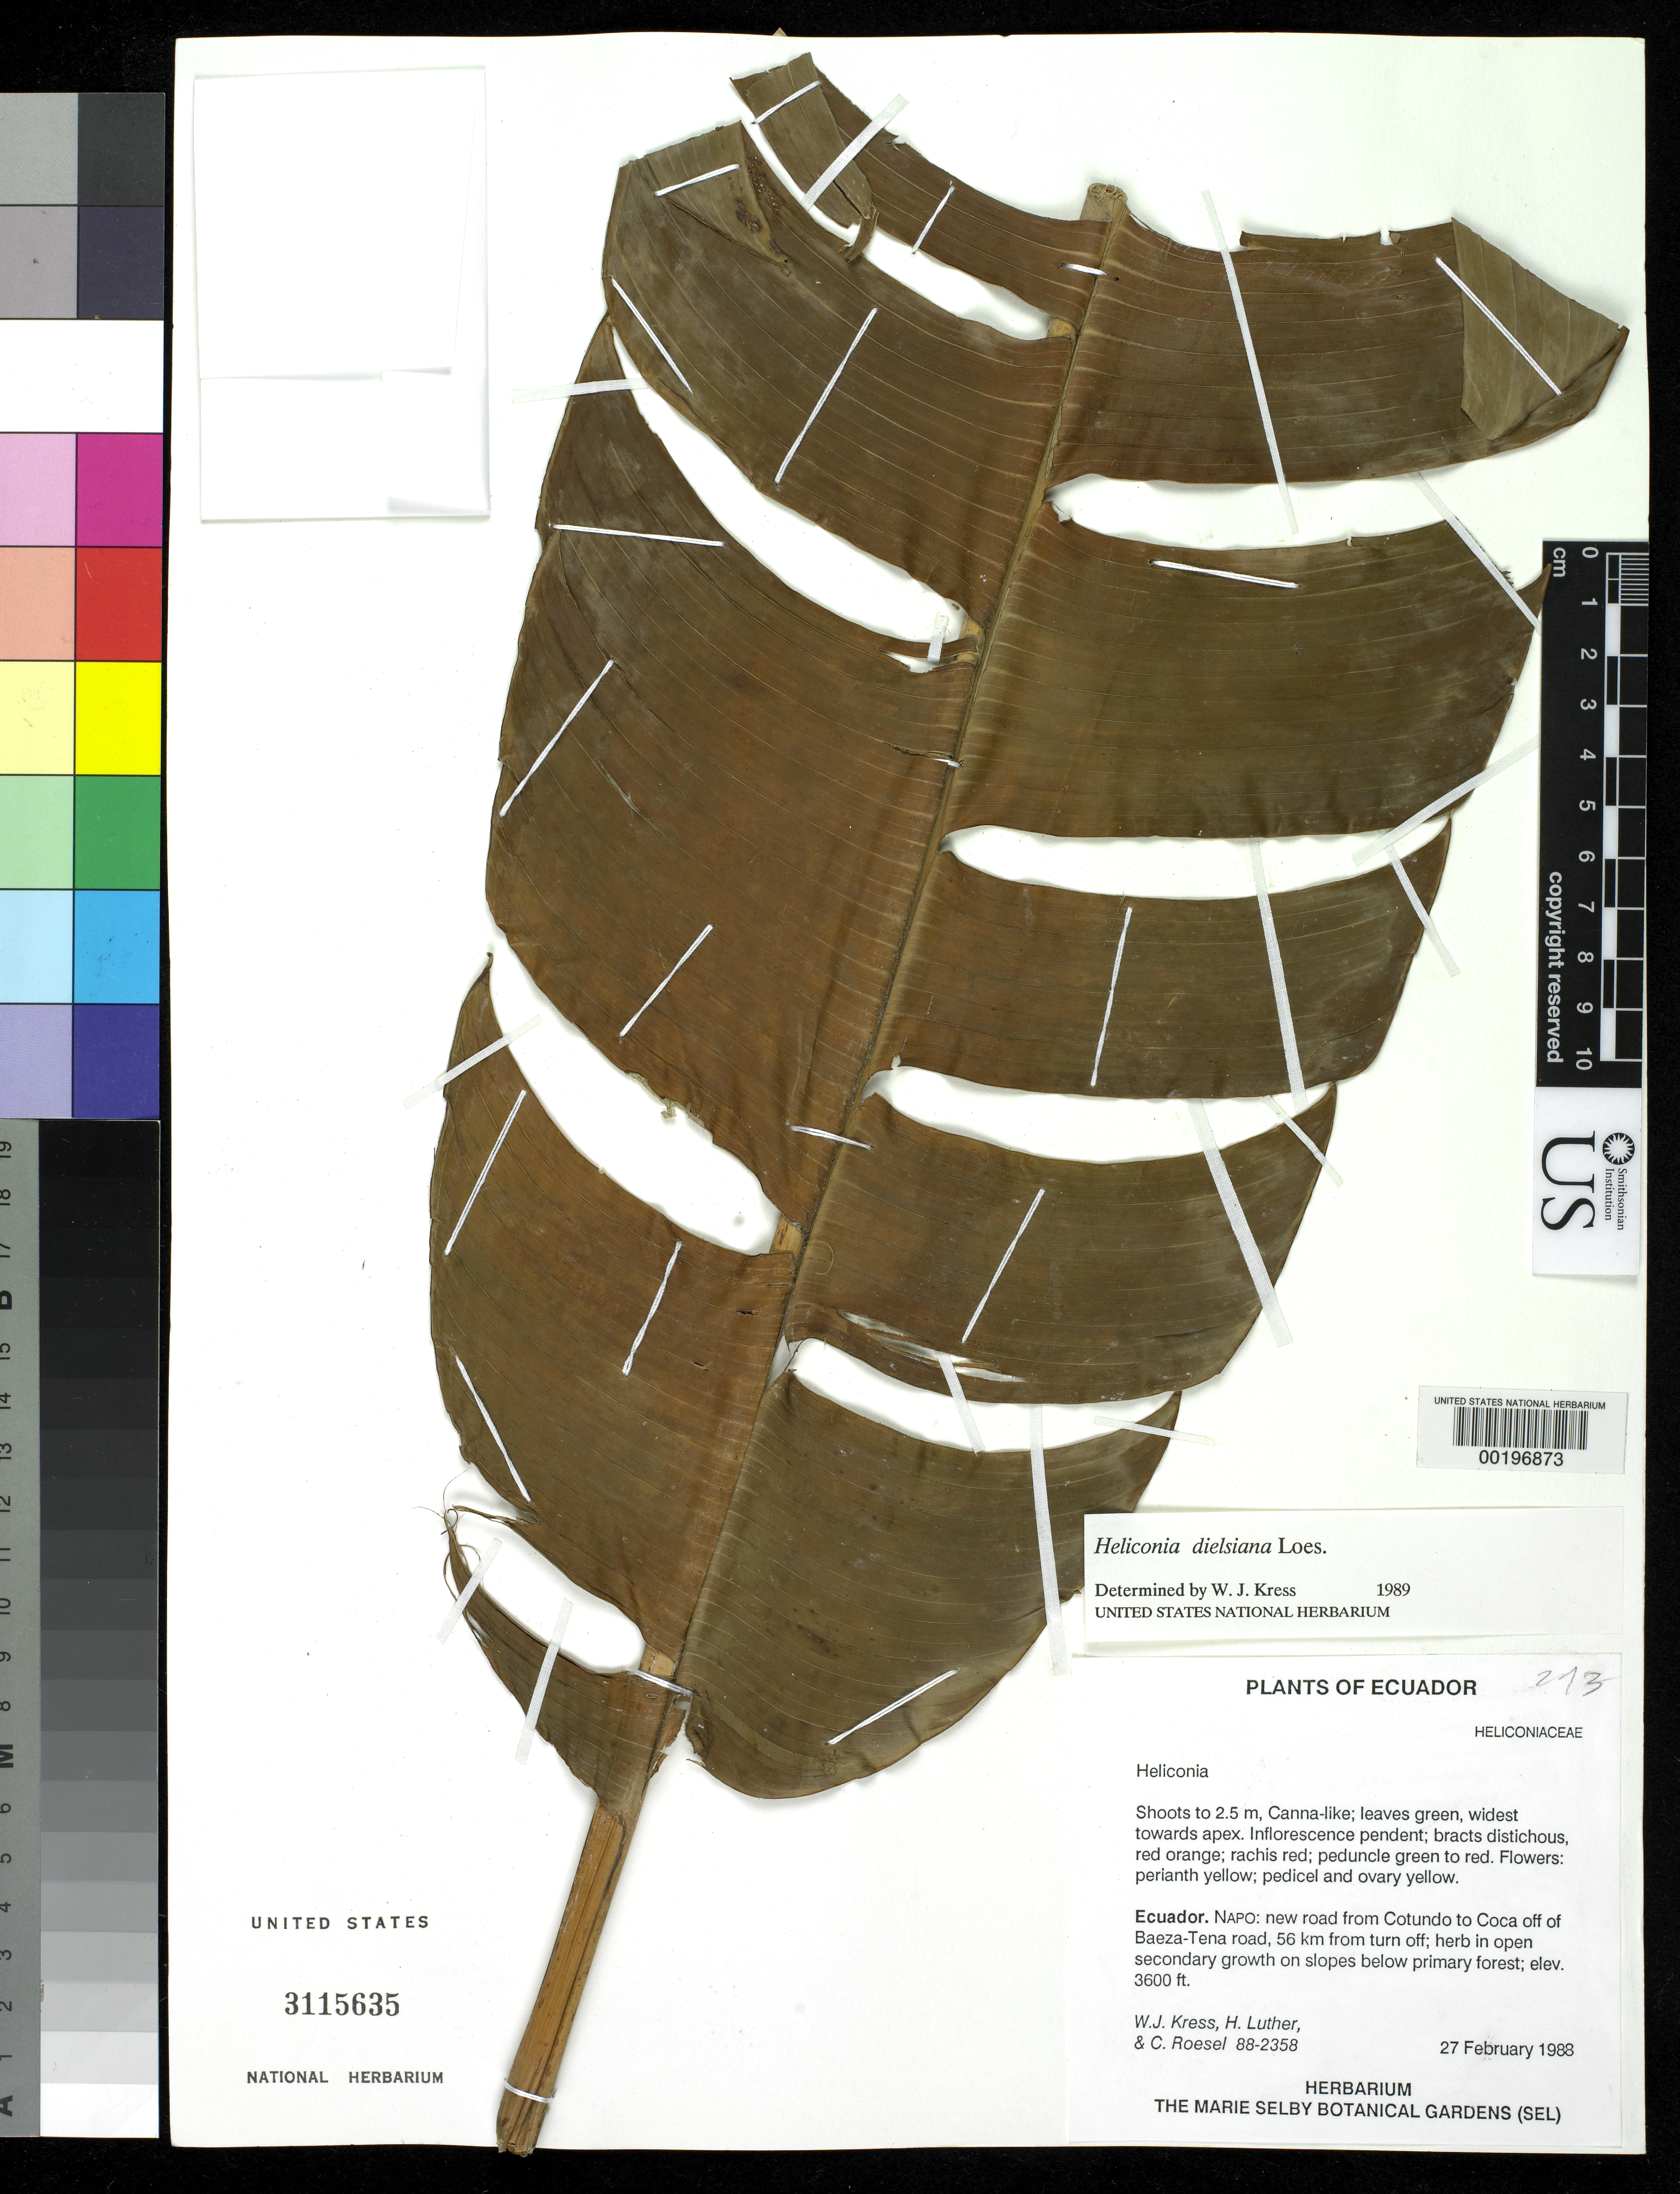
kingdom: Plantae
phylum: Tracheophyta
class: Liliopsida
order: Zingiberales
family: Heliconiaceae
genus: Heliconia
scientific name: Heliconia dielsiana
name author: Loes.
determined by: Kress, W. J., (US), Smithsonian Institution - National Museum of Natural History (UNITED STATES)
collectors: W. J. Kress, Harry E. Luther & C. S. Roesel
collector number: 88-2358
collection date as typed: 27 Feb 1988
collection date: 1988-02-27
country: Ecuador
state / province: Napo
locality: New road from cOtundo to coca of f of baeza-Tena road, 56 km from turn of f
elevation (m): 1097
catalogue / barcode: US 3115635